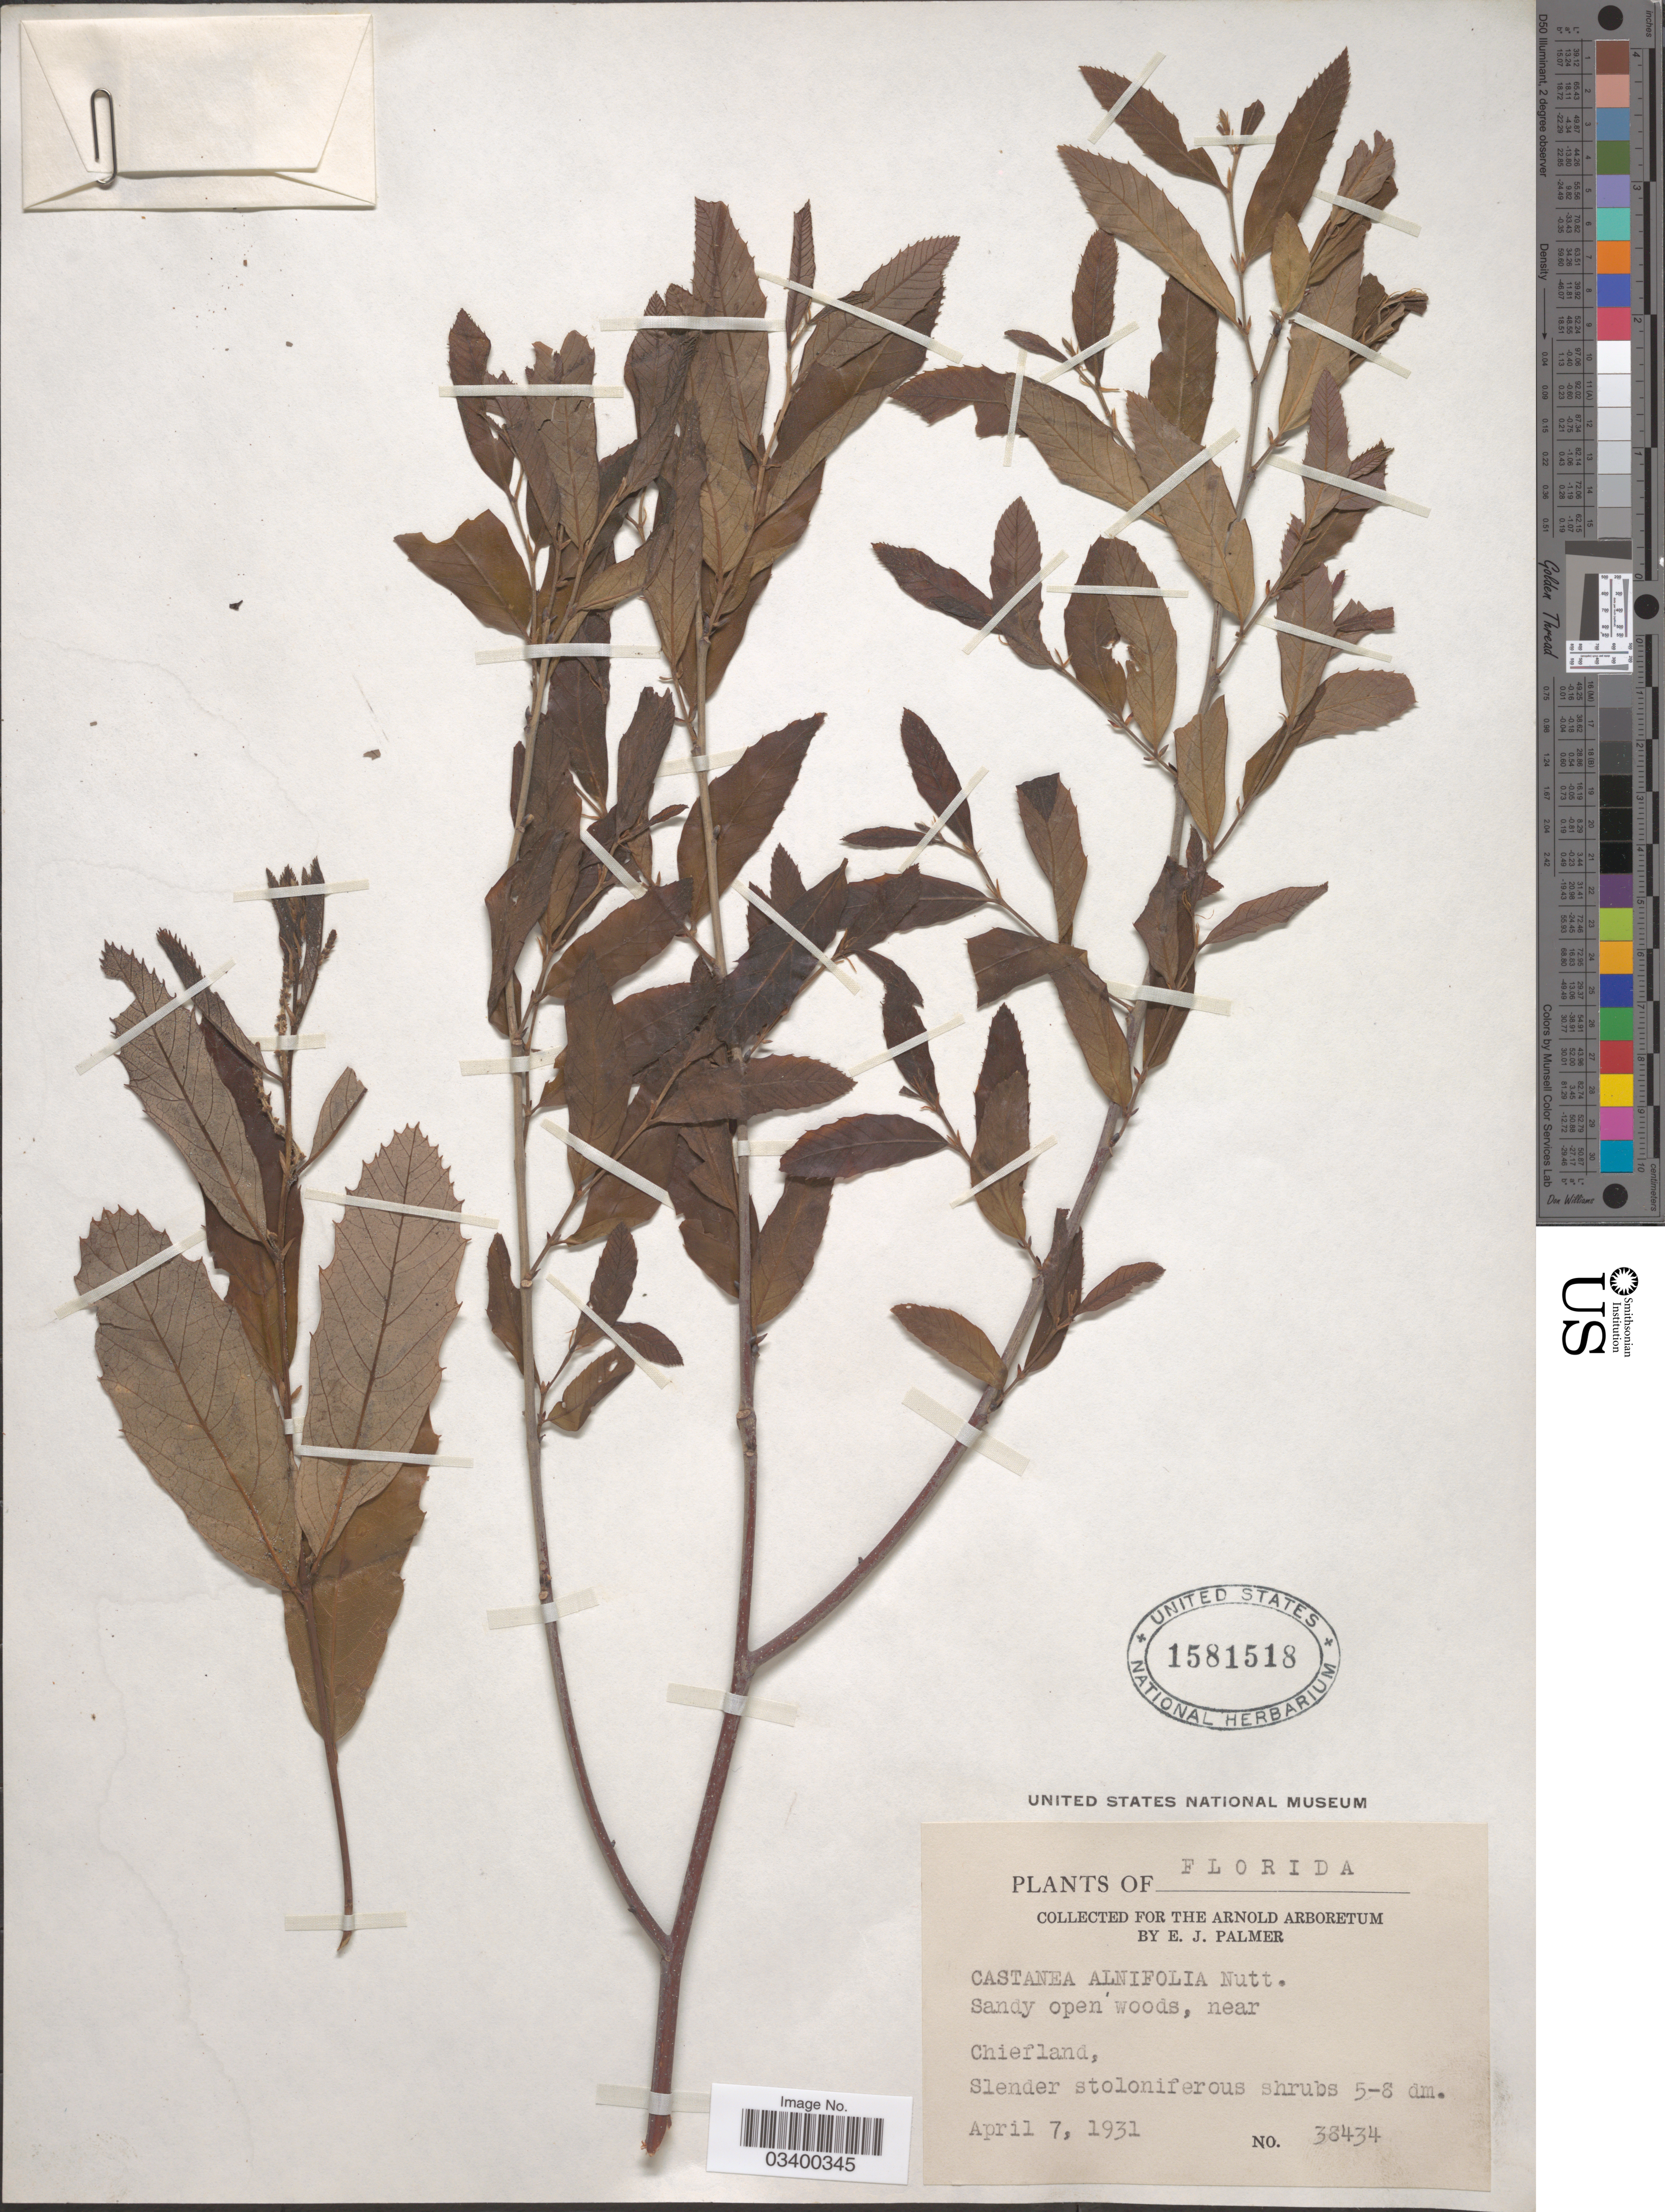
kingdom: Plantae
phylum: Tracheophyta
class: Magnoliopsida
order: Fagales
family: Fagaceae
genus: Castanea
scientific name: Castanea alnifolia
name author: Nutt.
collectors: E. J. Palmer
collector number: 38434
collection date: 1931-04-07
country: United States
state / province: Florida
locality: Near Chiefland.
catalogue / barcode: US 1581518